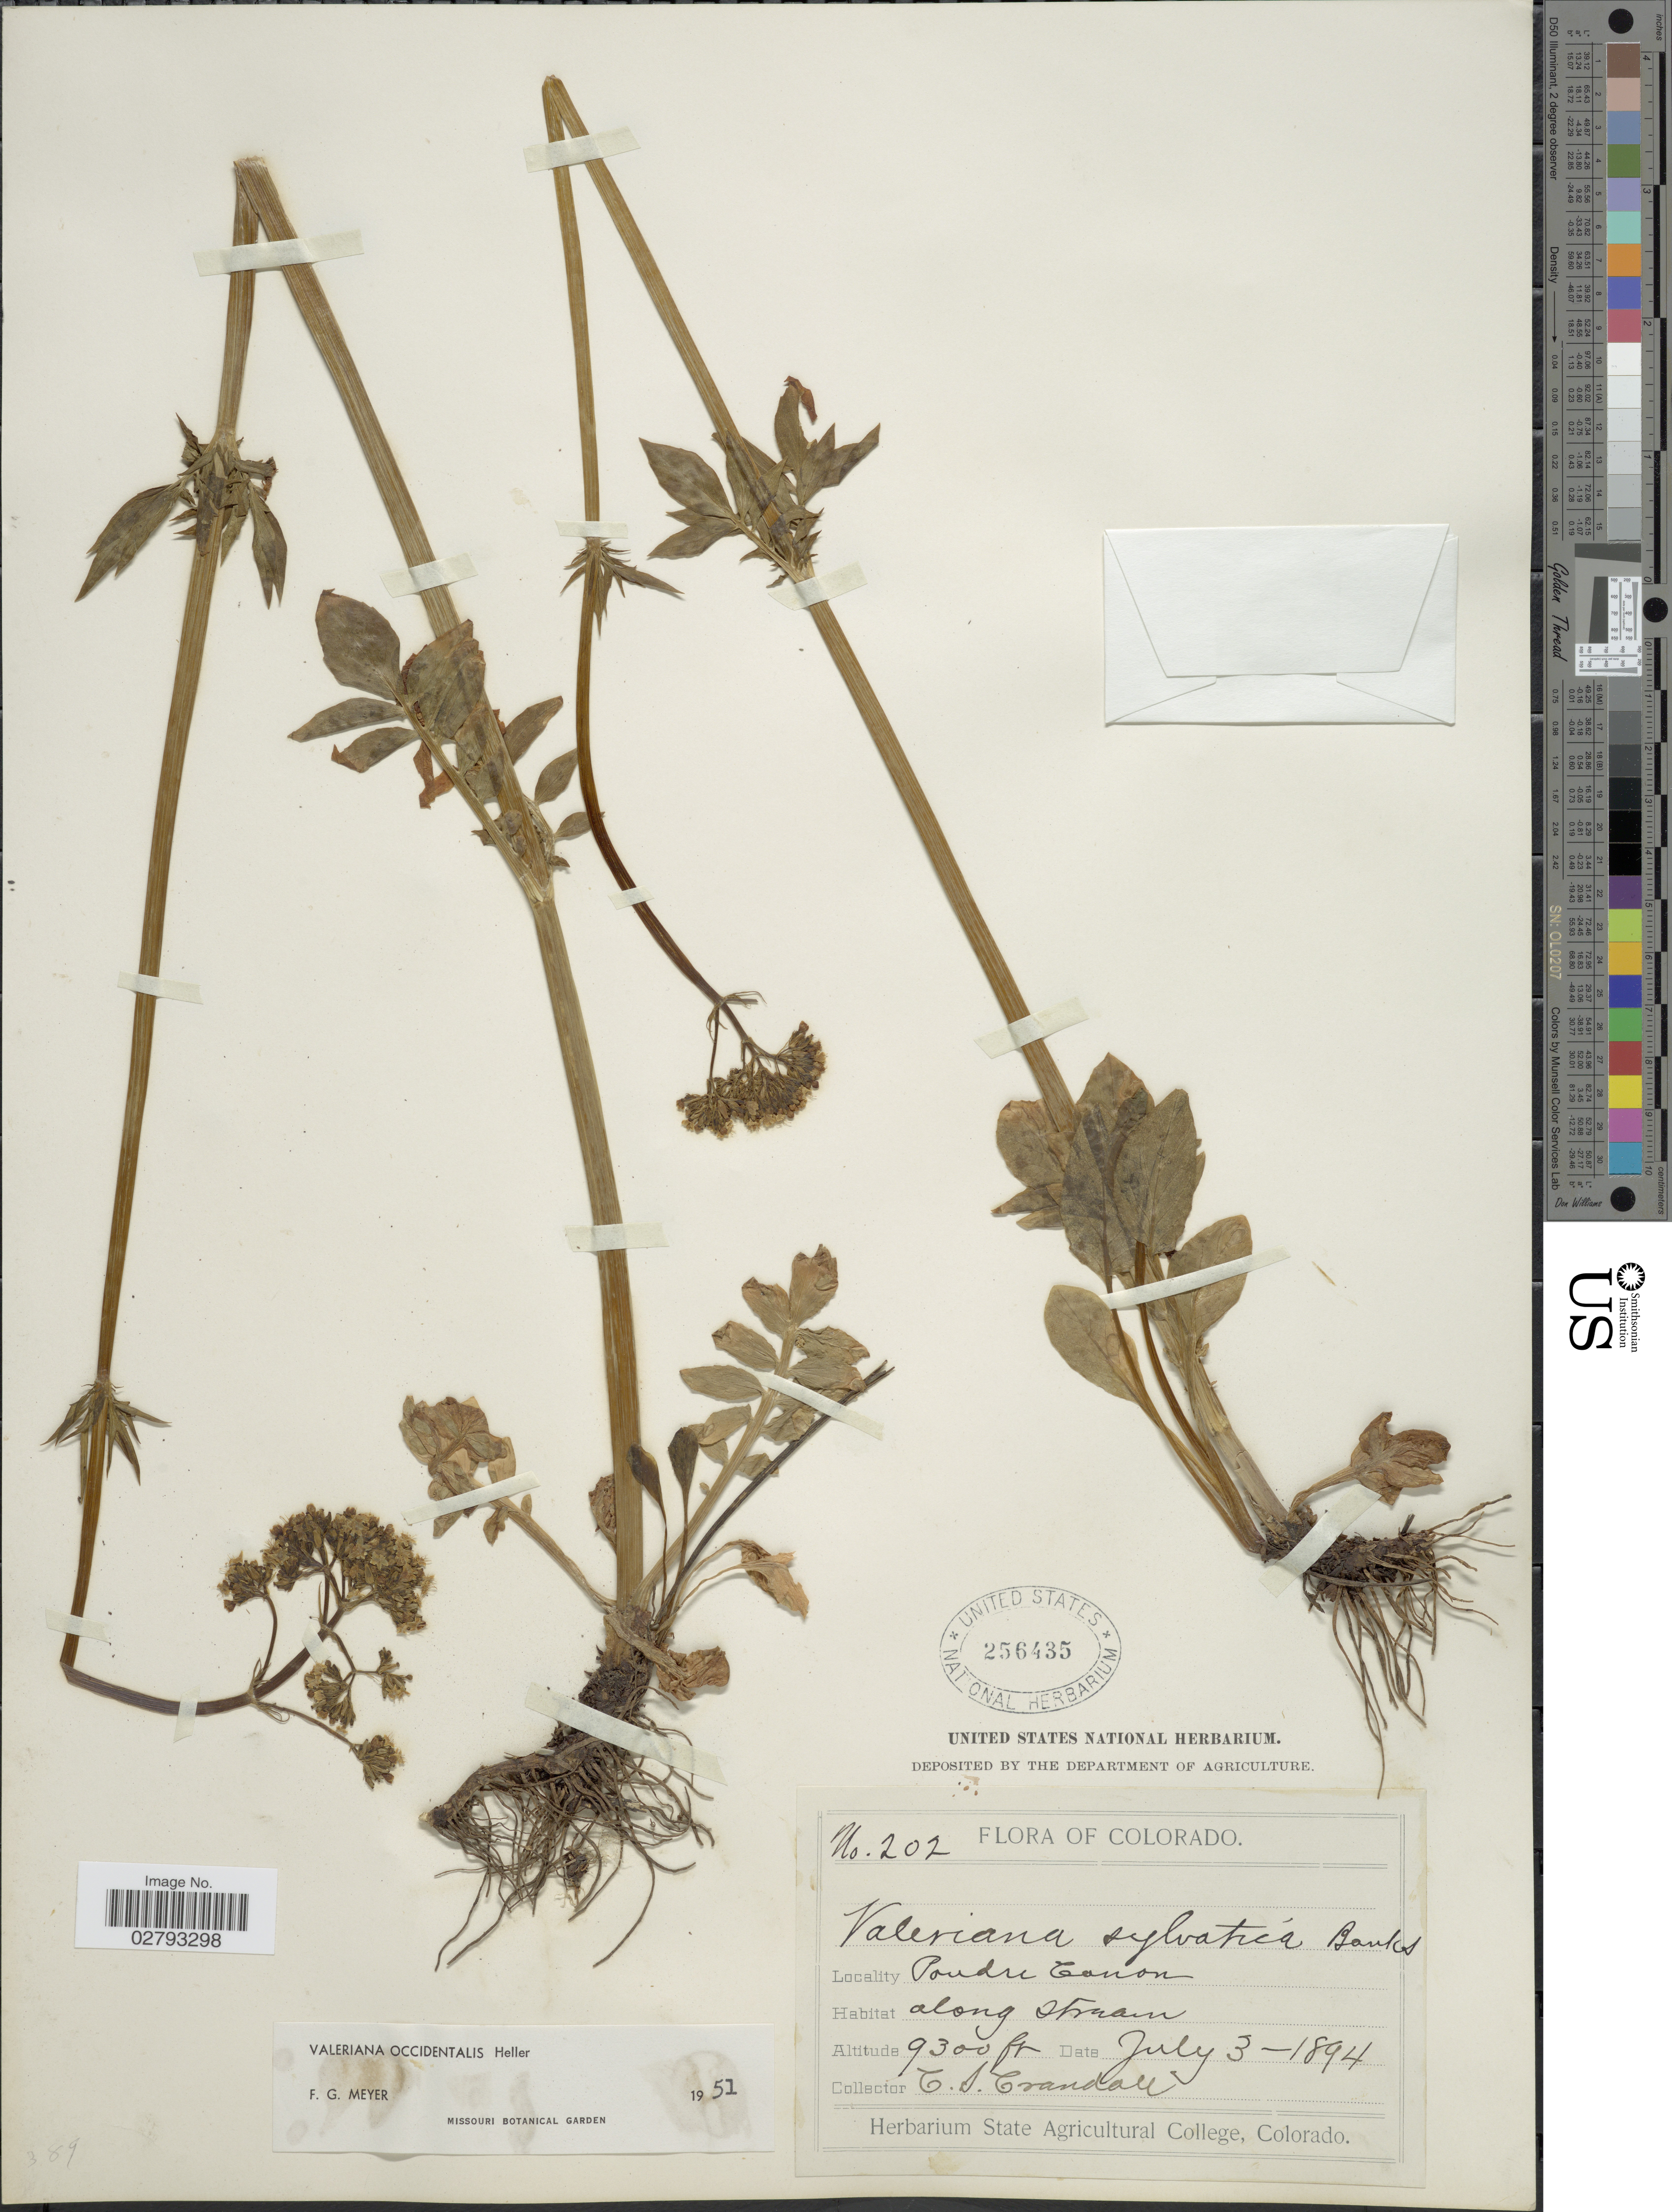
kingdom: Plantae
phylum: Tracheophyta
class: Magnoliopsida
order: Dipsacales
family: Caprifoliaceae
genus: Valeriana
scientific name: Valeriana occidentalis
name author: A. Heller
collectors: C. Crandall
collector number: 202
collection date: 1894-07-03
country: United States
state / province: Colorado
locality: Poudre Canon.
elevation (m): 2835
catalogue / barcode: US 256435